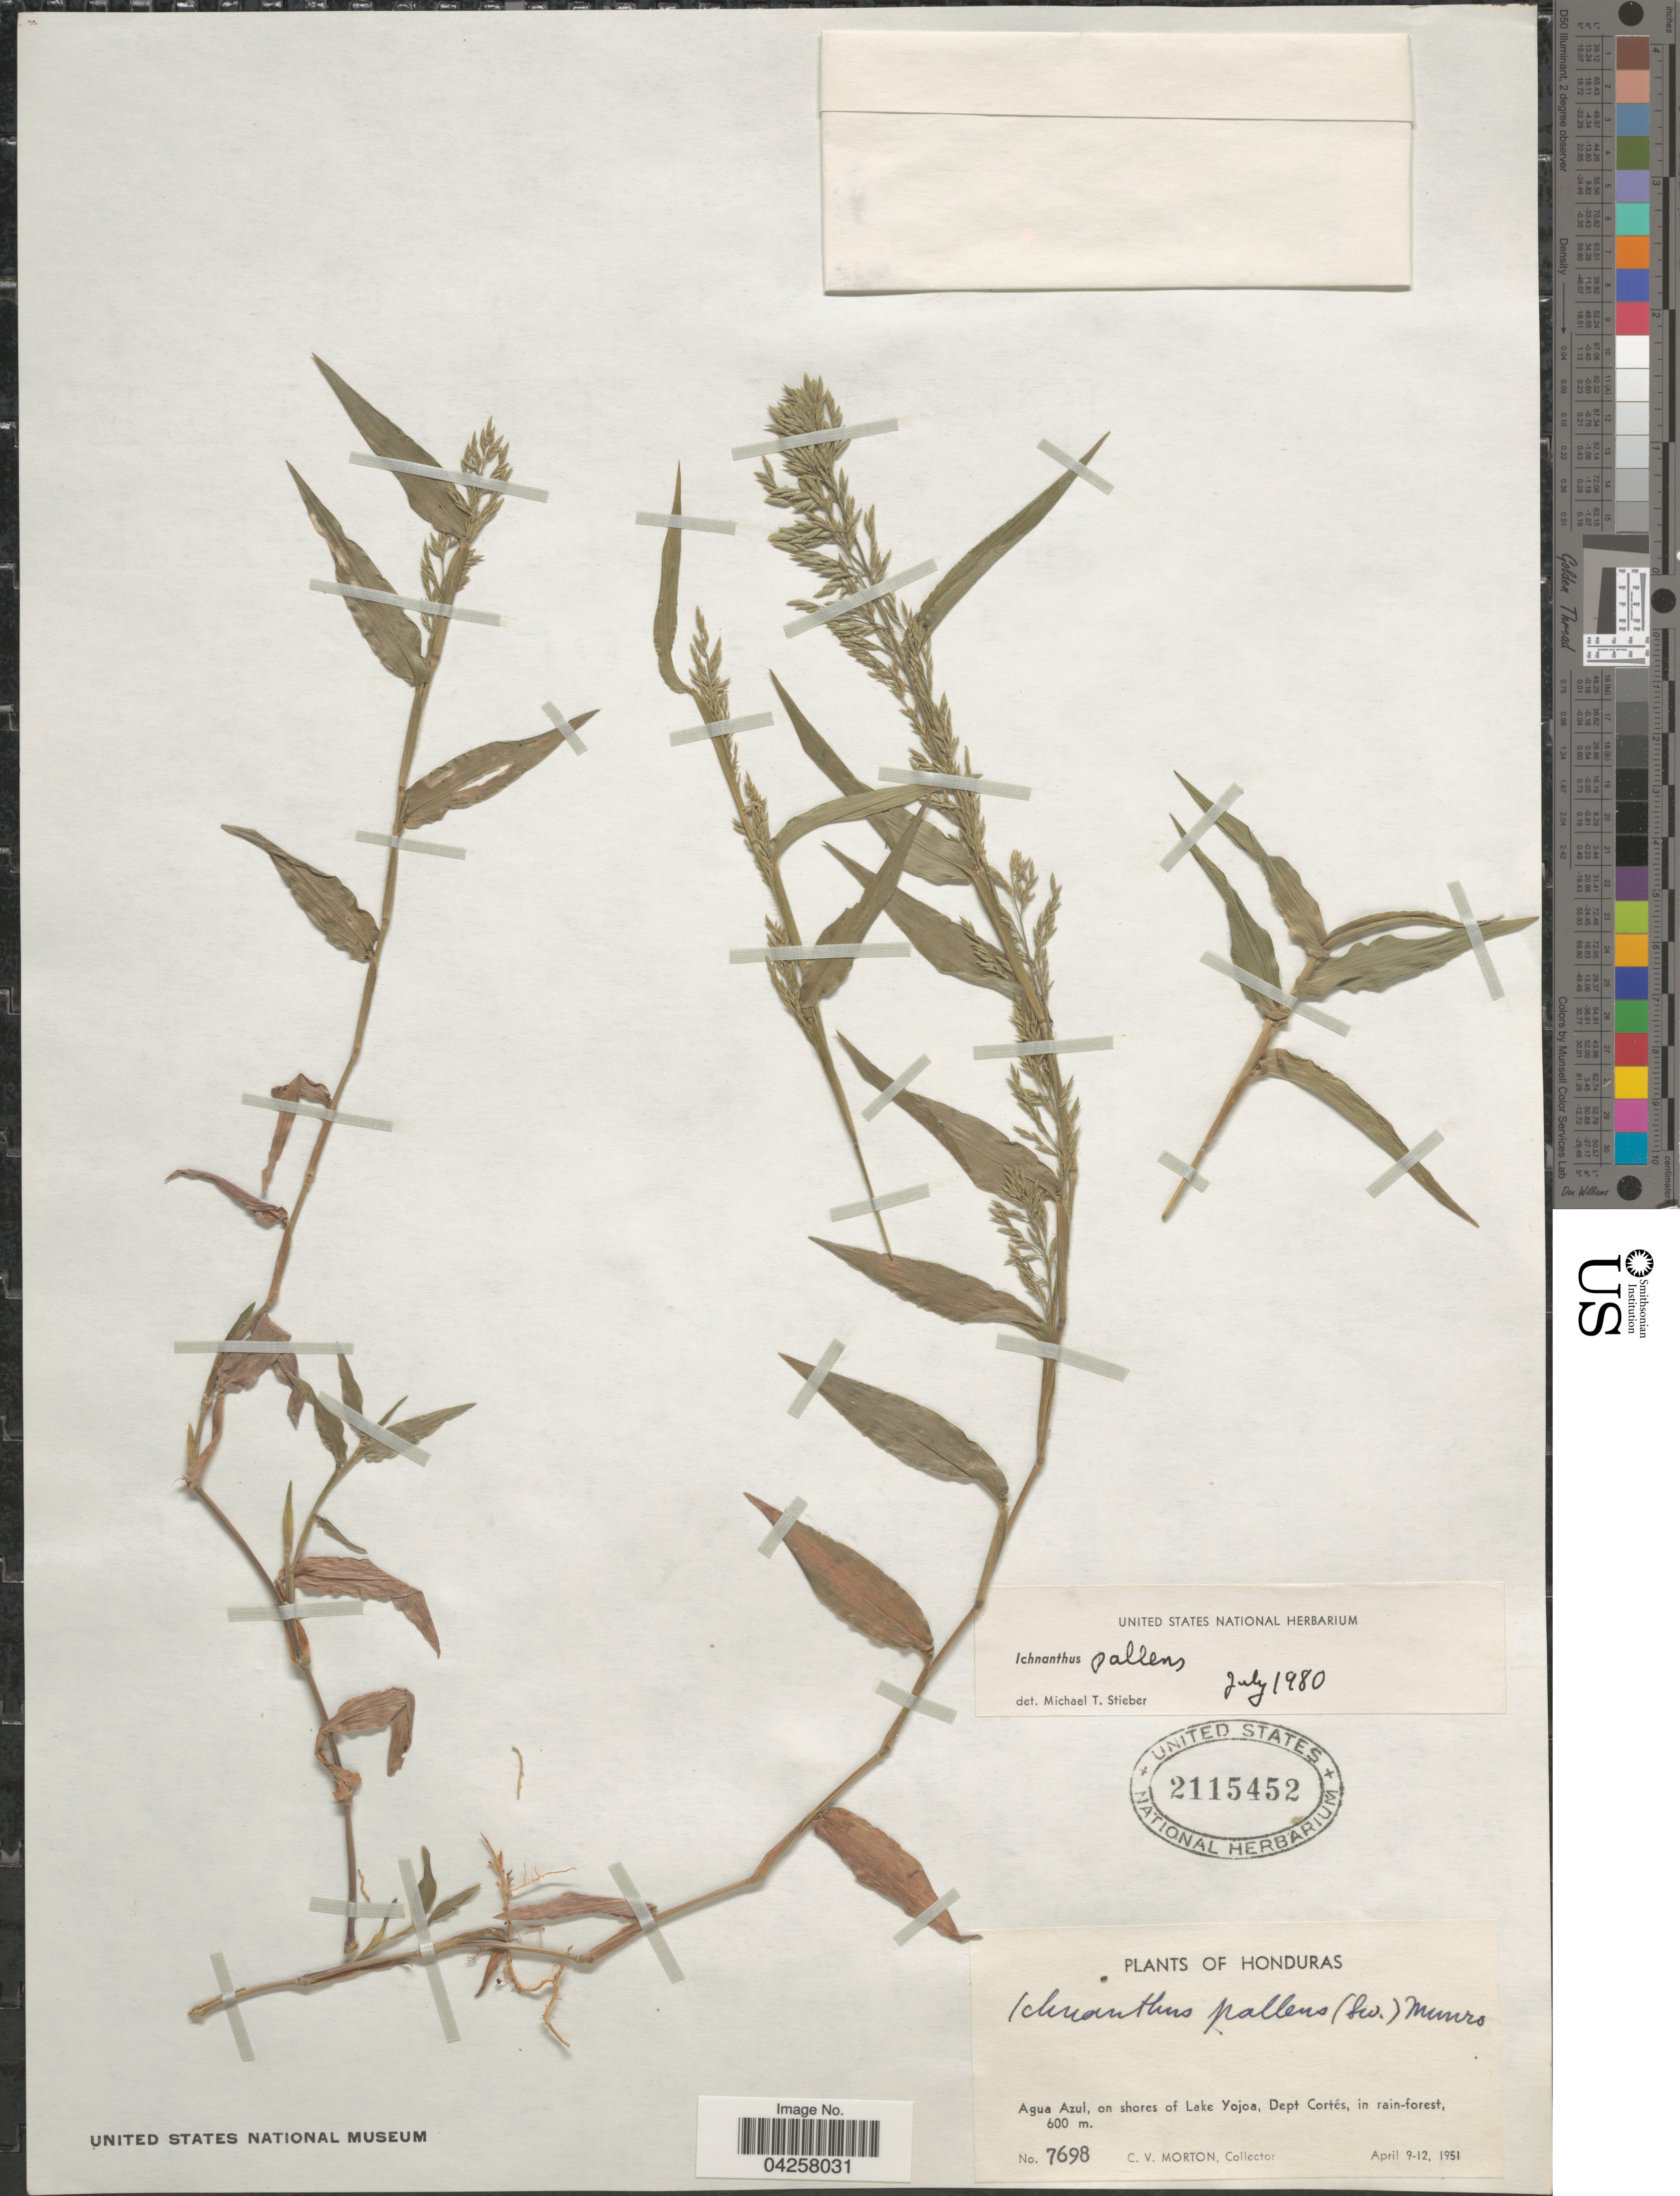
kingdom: Plantae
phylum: Tracheophyta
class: Liliopsida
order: Poales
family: Poaceae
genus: Ichnanthus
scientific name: Ichnanthus pallens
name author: (Sw.) Munro ex Benth.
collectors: C. V. Morton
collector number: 7698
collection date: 1951-04-09/1951-04-12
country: Honduras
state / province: Cortes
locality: Agua Azul, on shores of Lake Yojoa, Dept. Cortés.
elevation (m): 600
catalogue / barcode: US 2115452